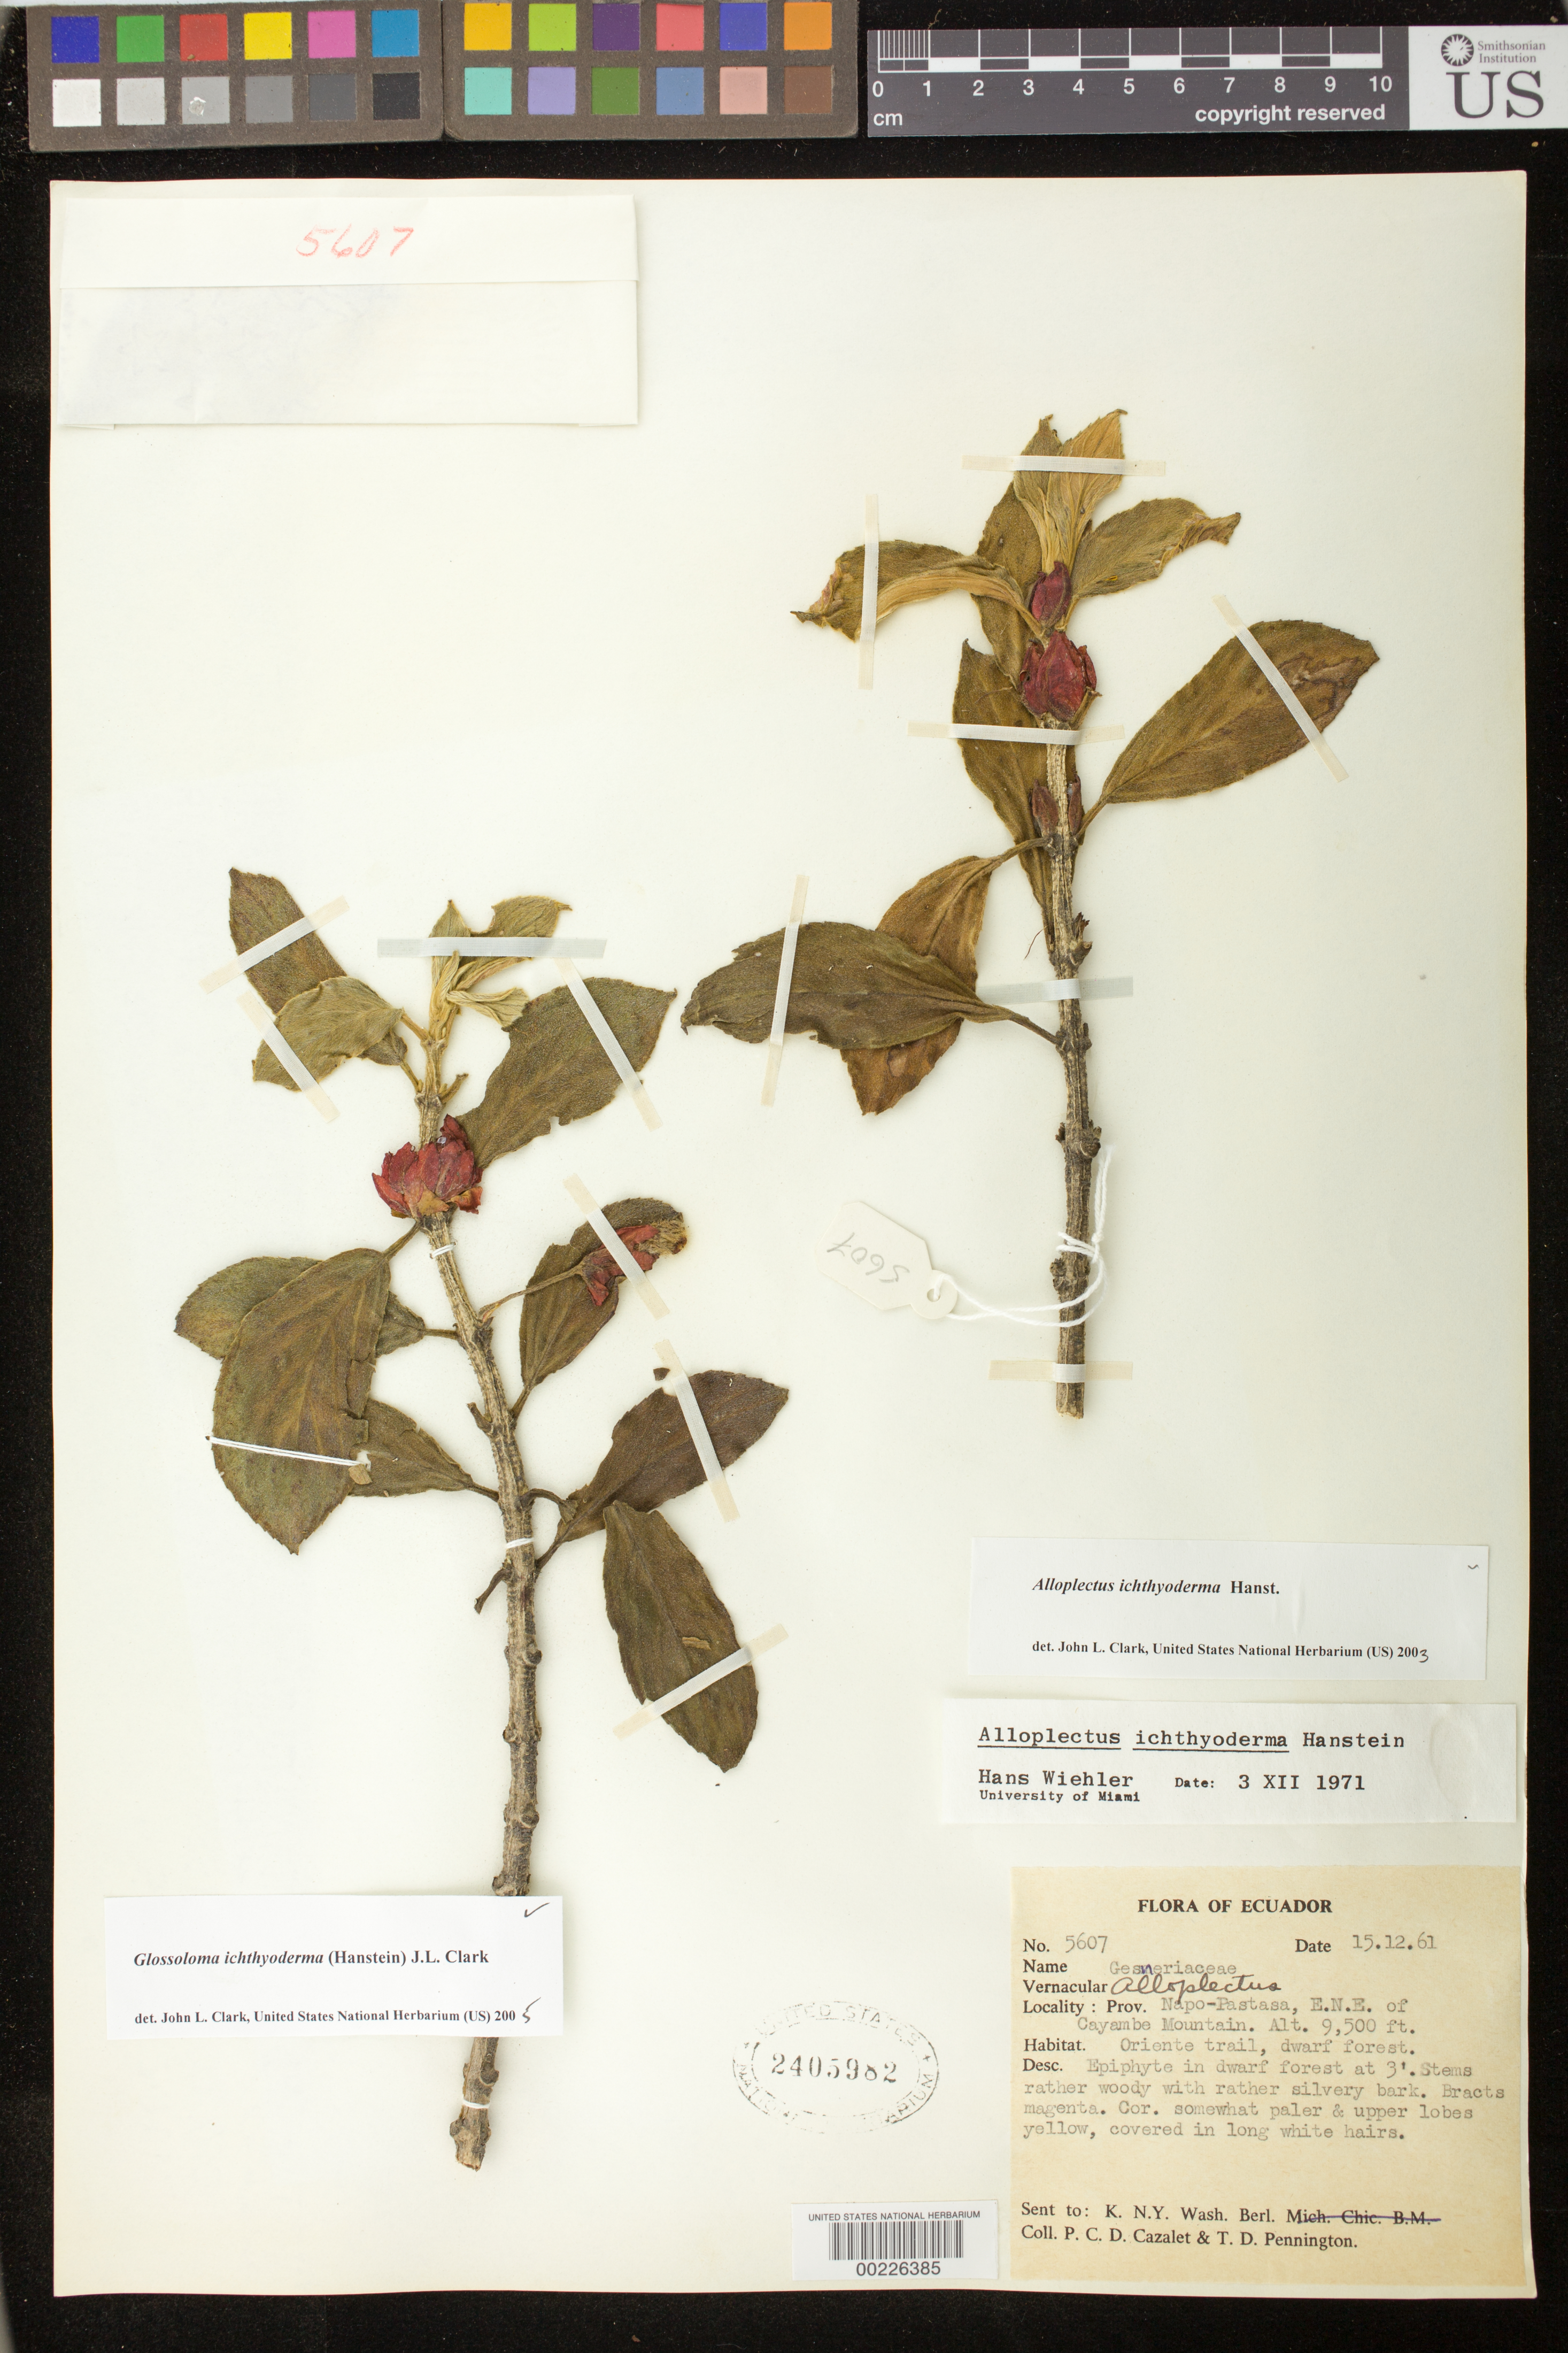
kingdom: Plantae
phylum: Tracheophyta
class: Magnoliopsida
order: Lamiales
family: Gesneriaceae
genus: Glossoloma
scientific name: Glossoloma ichthyoderma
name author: (Hanst.) J.L. Clark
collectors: P. C. D. Cazalet & T. D. Pennington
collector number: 5607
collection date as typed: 15 Dec 1961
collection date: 1961-12-15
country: Ecuador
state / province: Napo / Pastaza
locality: ENE of Cayambe Mountain; Oriente trail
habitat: in dwarf forest at 3 ft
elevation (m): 2896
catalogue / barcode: US 2405982